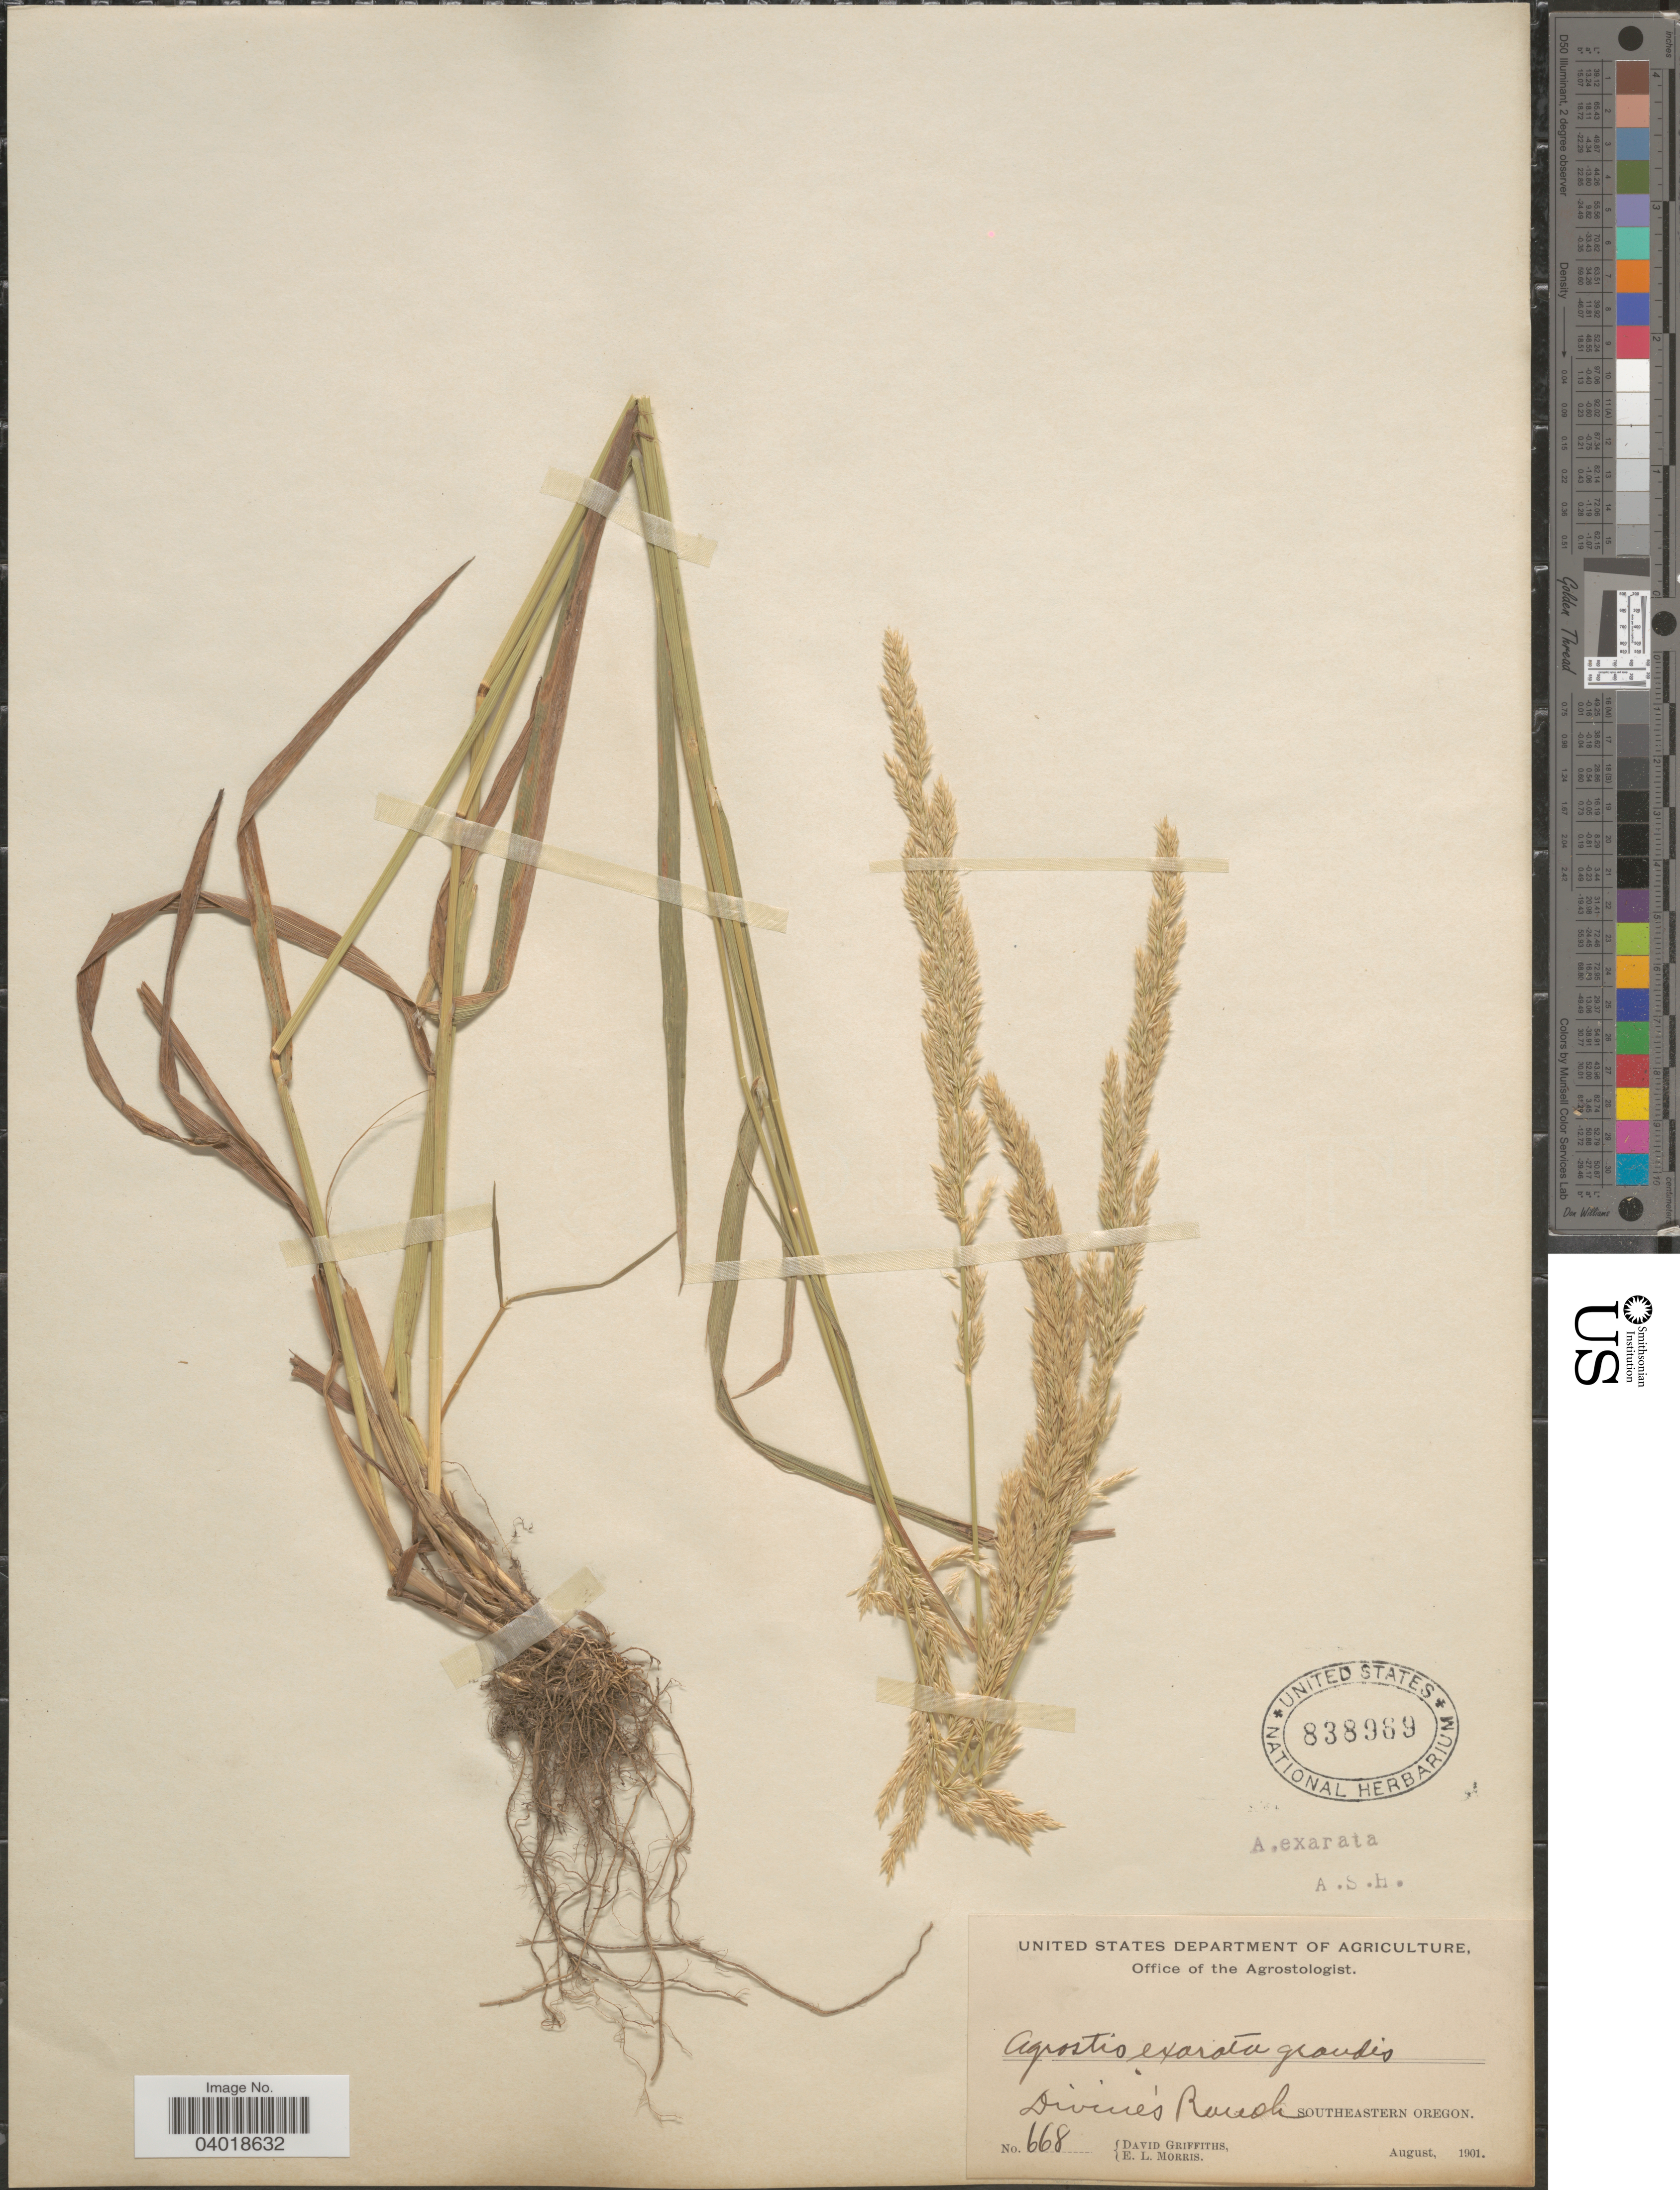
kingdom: Plantae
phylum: Tracheophyta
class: Liliopsida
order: Poales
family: Poaceae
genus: Agrostis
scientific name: Agrostis exarata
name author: Trin.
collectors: D. Griffiths & E. Morris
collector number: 668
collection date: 1901-08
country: United States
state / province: Oregon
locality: Divine's Ranch. Southeastern Oregon.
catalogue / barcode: US 838969